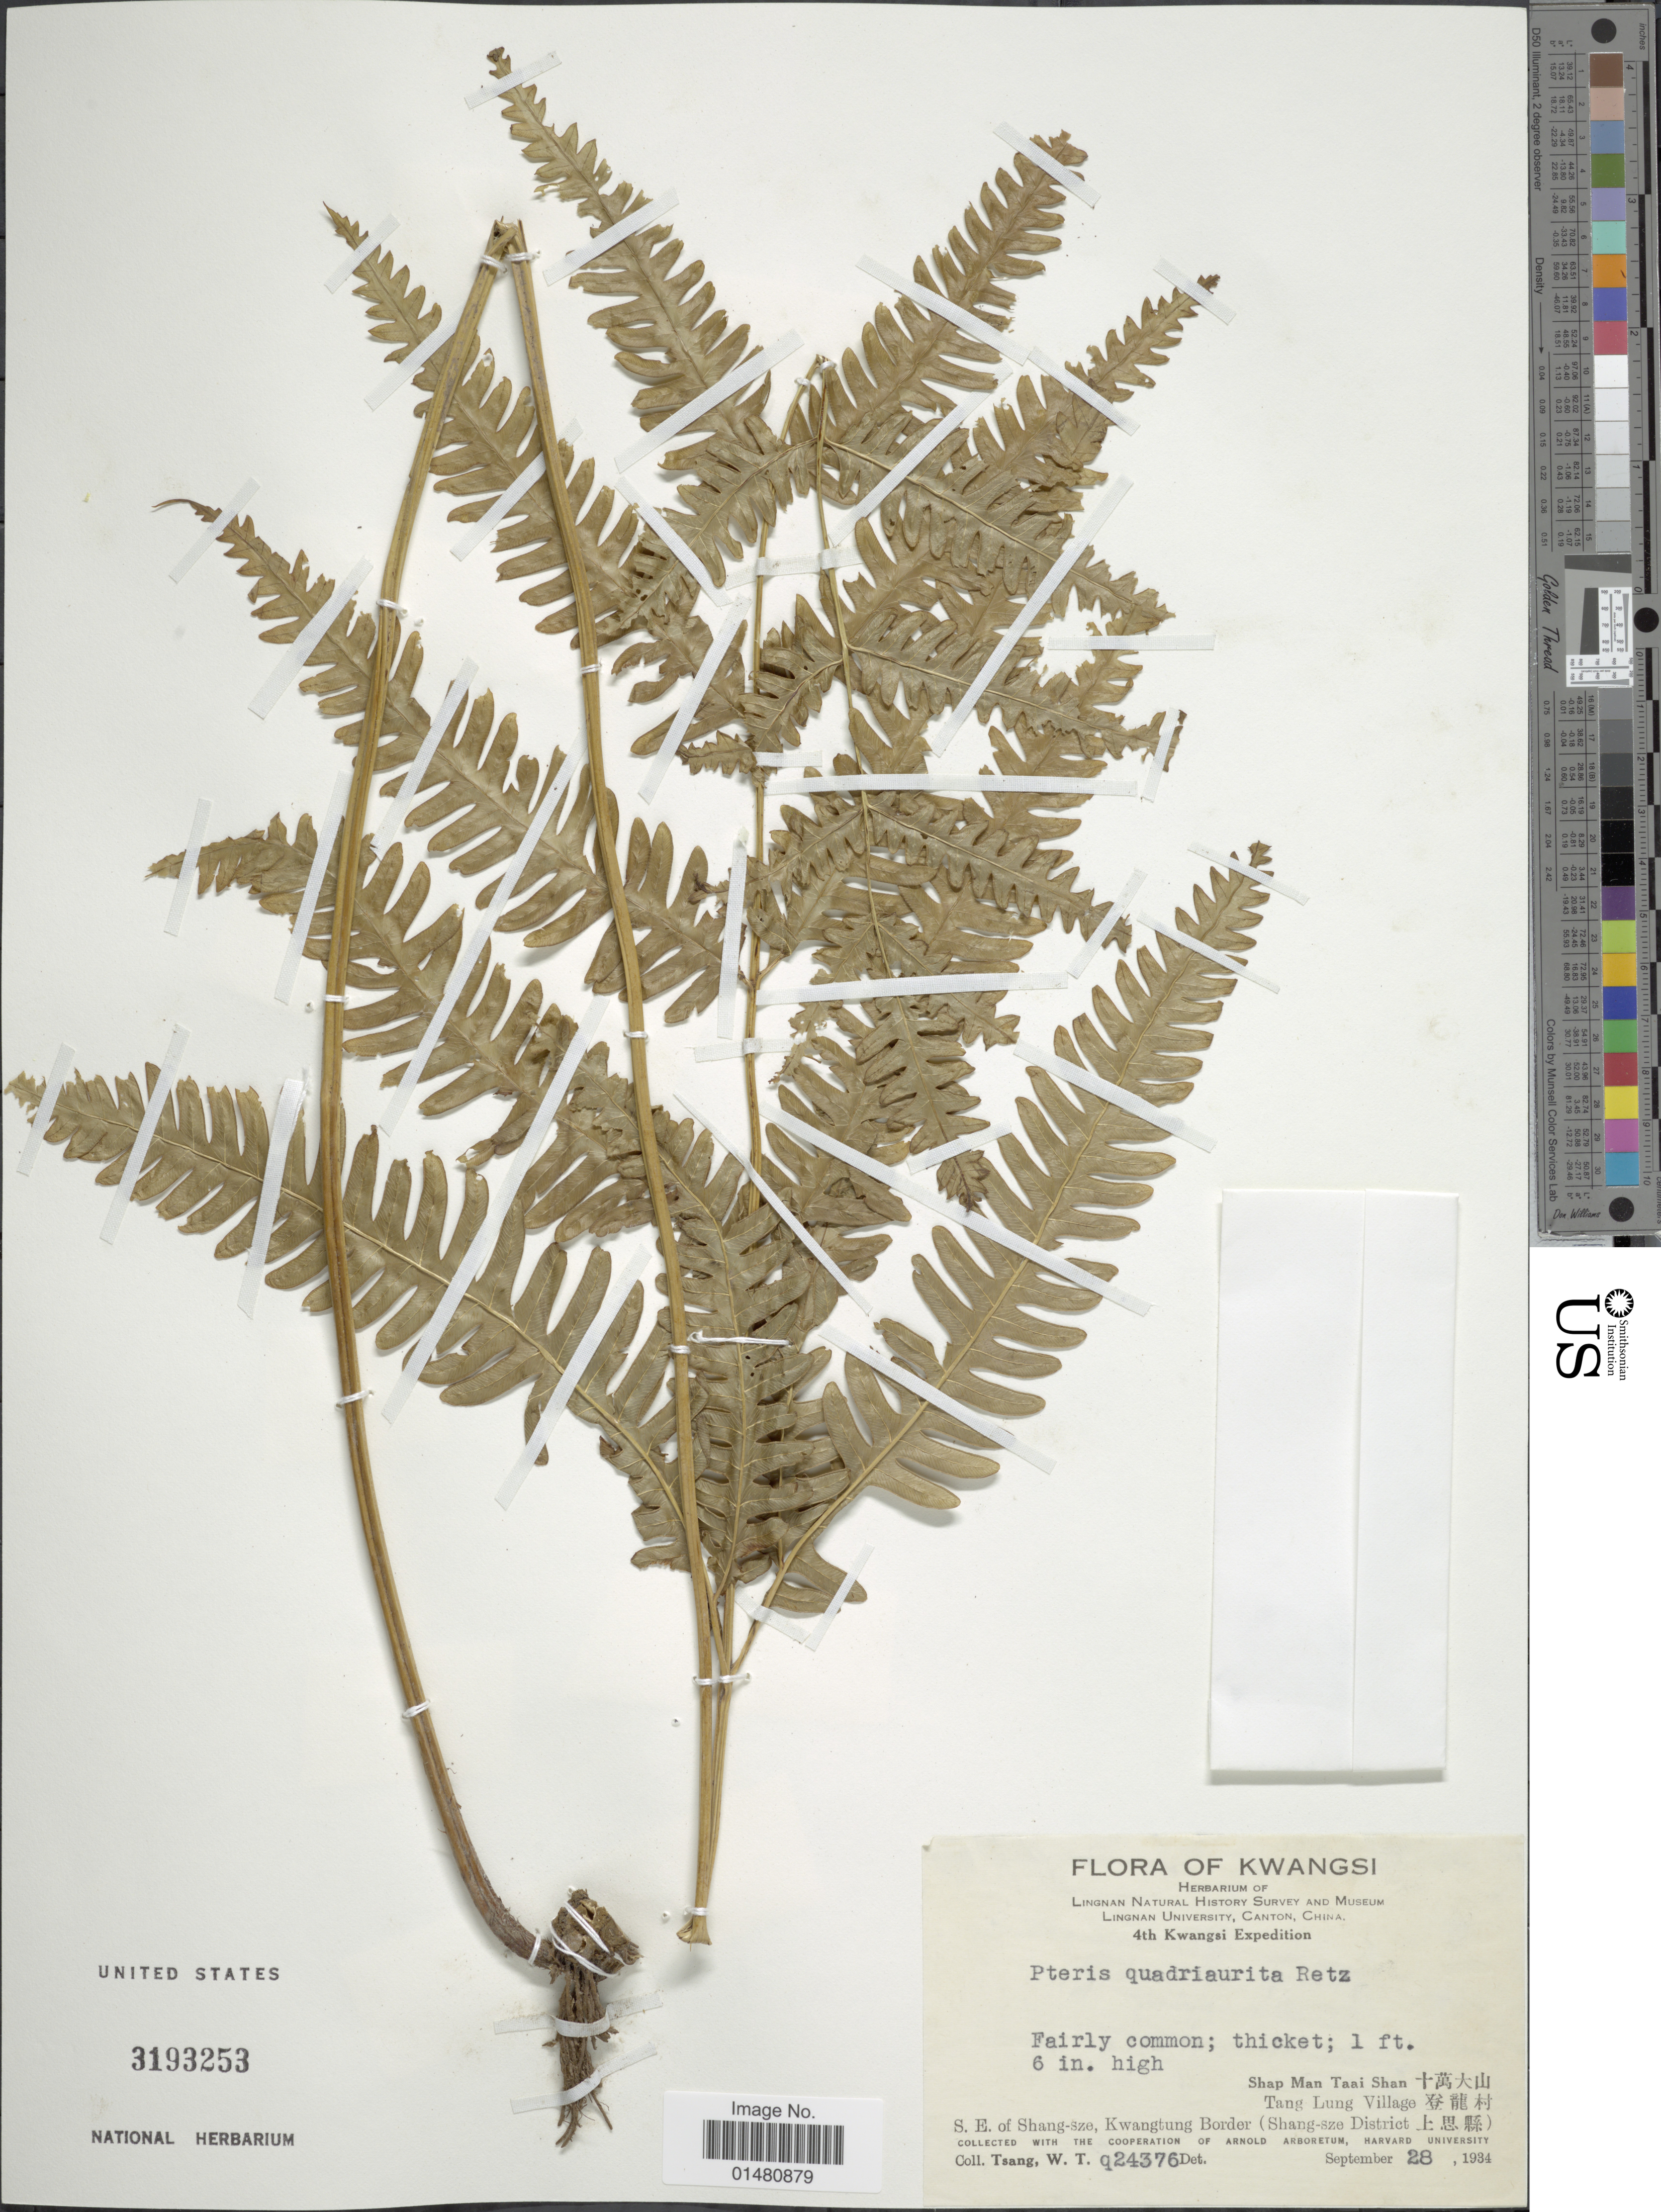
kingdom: Plantae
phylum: Tracheophyta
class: Polypodiopsida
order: Polypodiales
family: Pteridaceae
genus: Pteris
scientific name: Pteris quadriaurita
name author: Retz.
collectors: W. T. Tsang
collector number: q24376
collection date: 1934-09-28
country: China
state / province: Guangxi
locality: Kwangsi, Shap Man Taai Shan X, Tang Lung Village X, S.E. Shang-sze, Kwangtung Border (Shang-sze District X)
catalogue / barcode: US 3193253